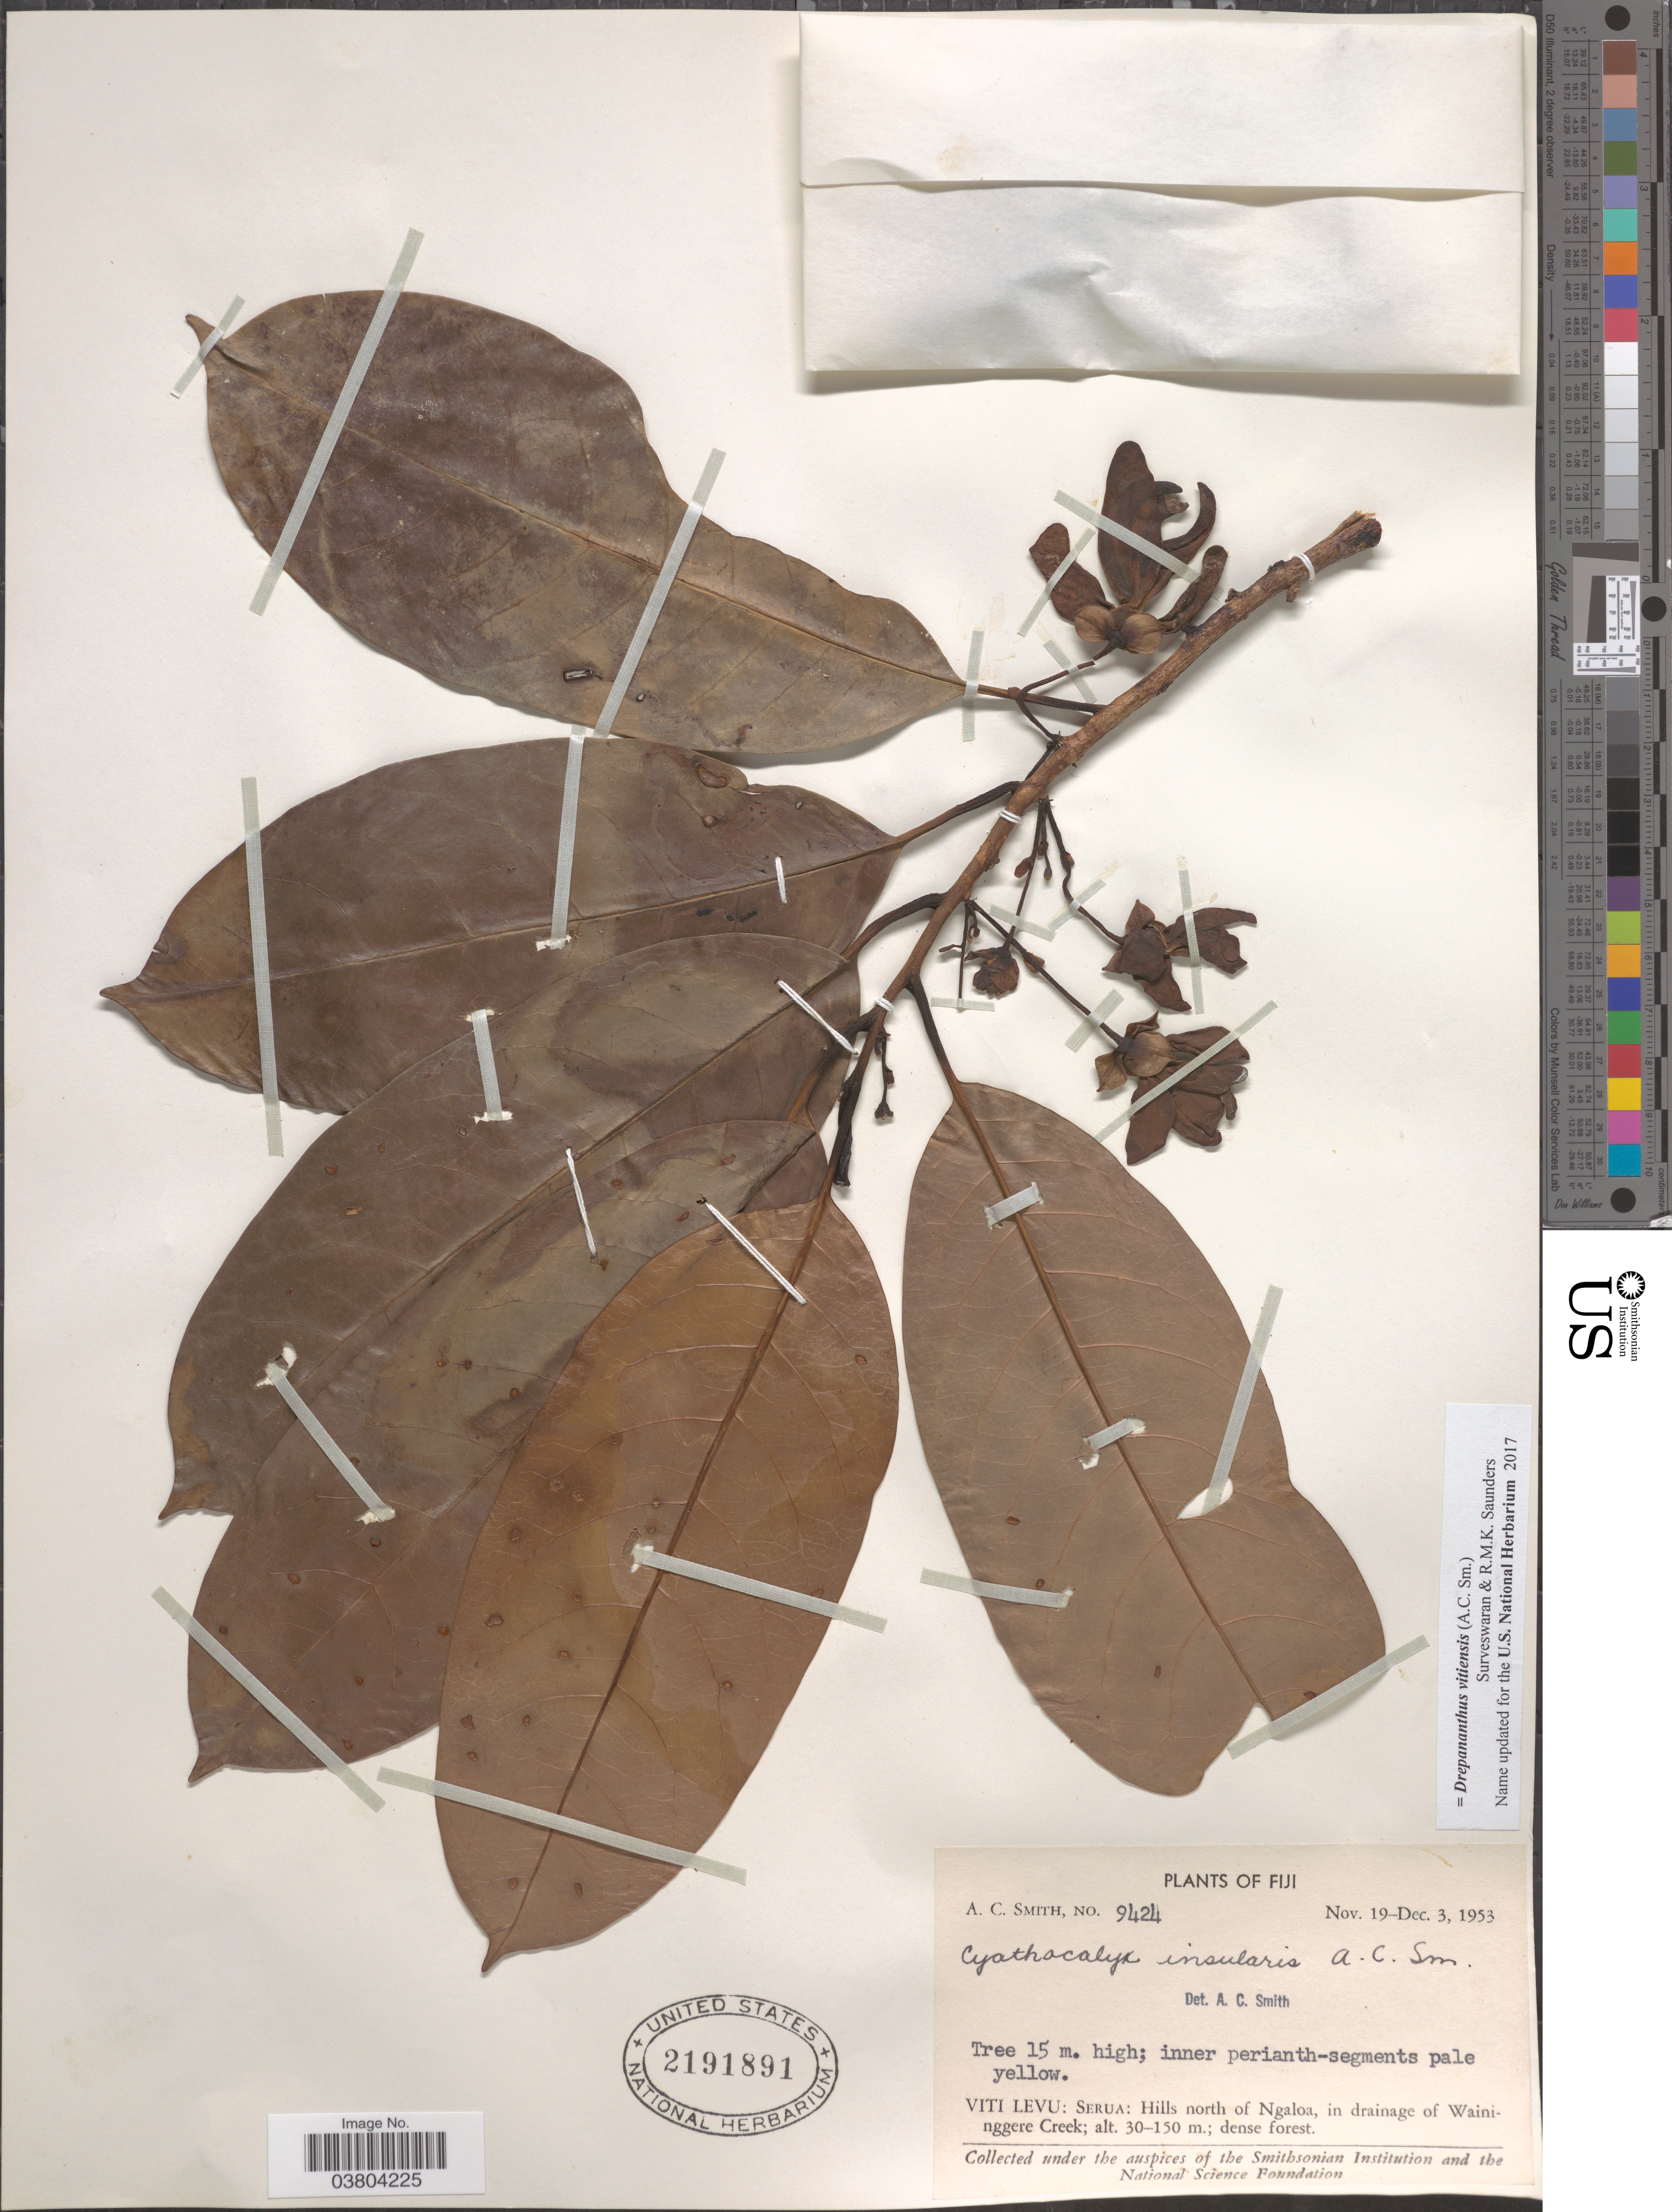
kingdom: Plantae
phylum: Tracheophyta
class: Magnoliopsida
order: Magnoliales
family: Annonaceae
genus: Drepananthus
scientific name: Drepananthus vitiensis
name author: (A.C. Sm.) Surveswaran & R.M.K. Saunders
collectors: A. C. Smith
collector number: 9424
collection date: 1953-11-19/1953-12-03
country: Fiji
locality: Viti Levu: Serua: Hills north of Ngaloa, in drainage of Waininggere Creek.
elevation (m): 30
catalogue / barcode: US 2191891